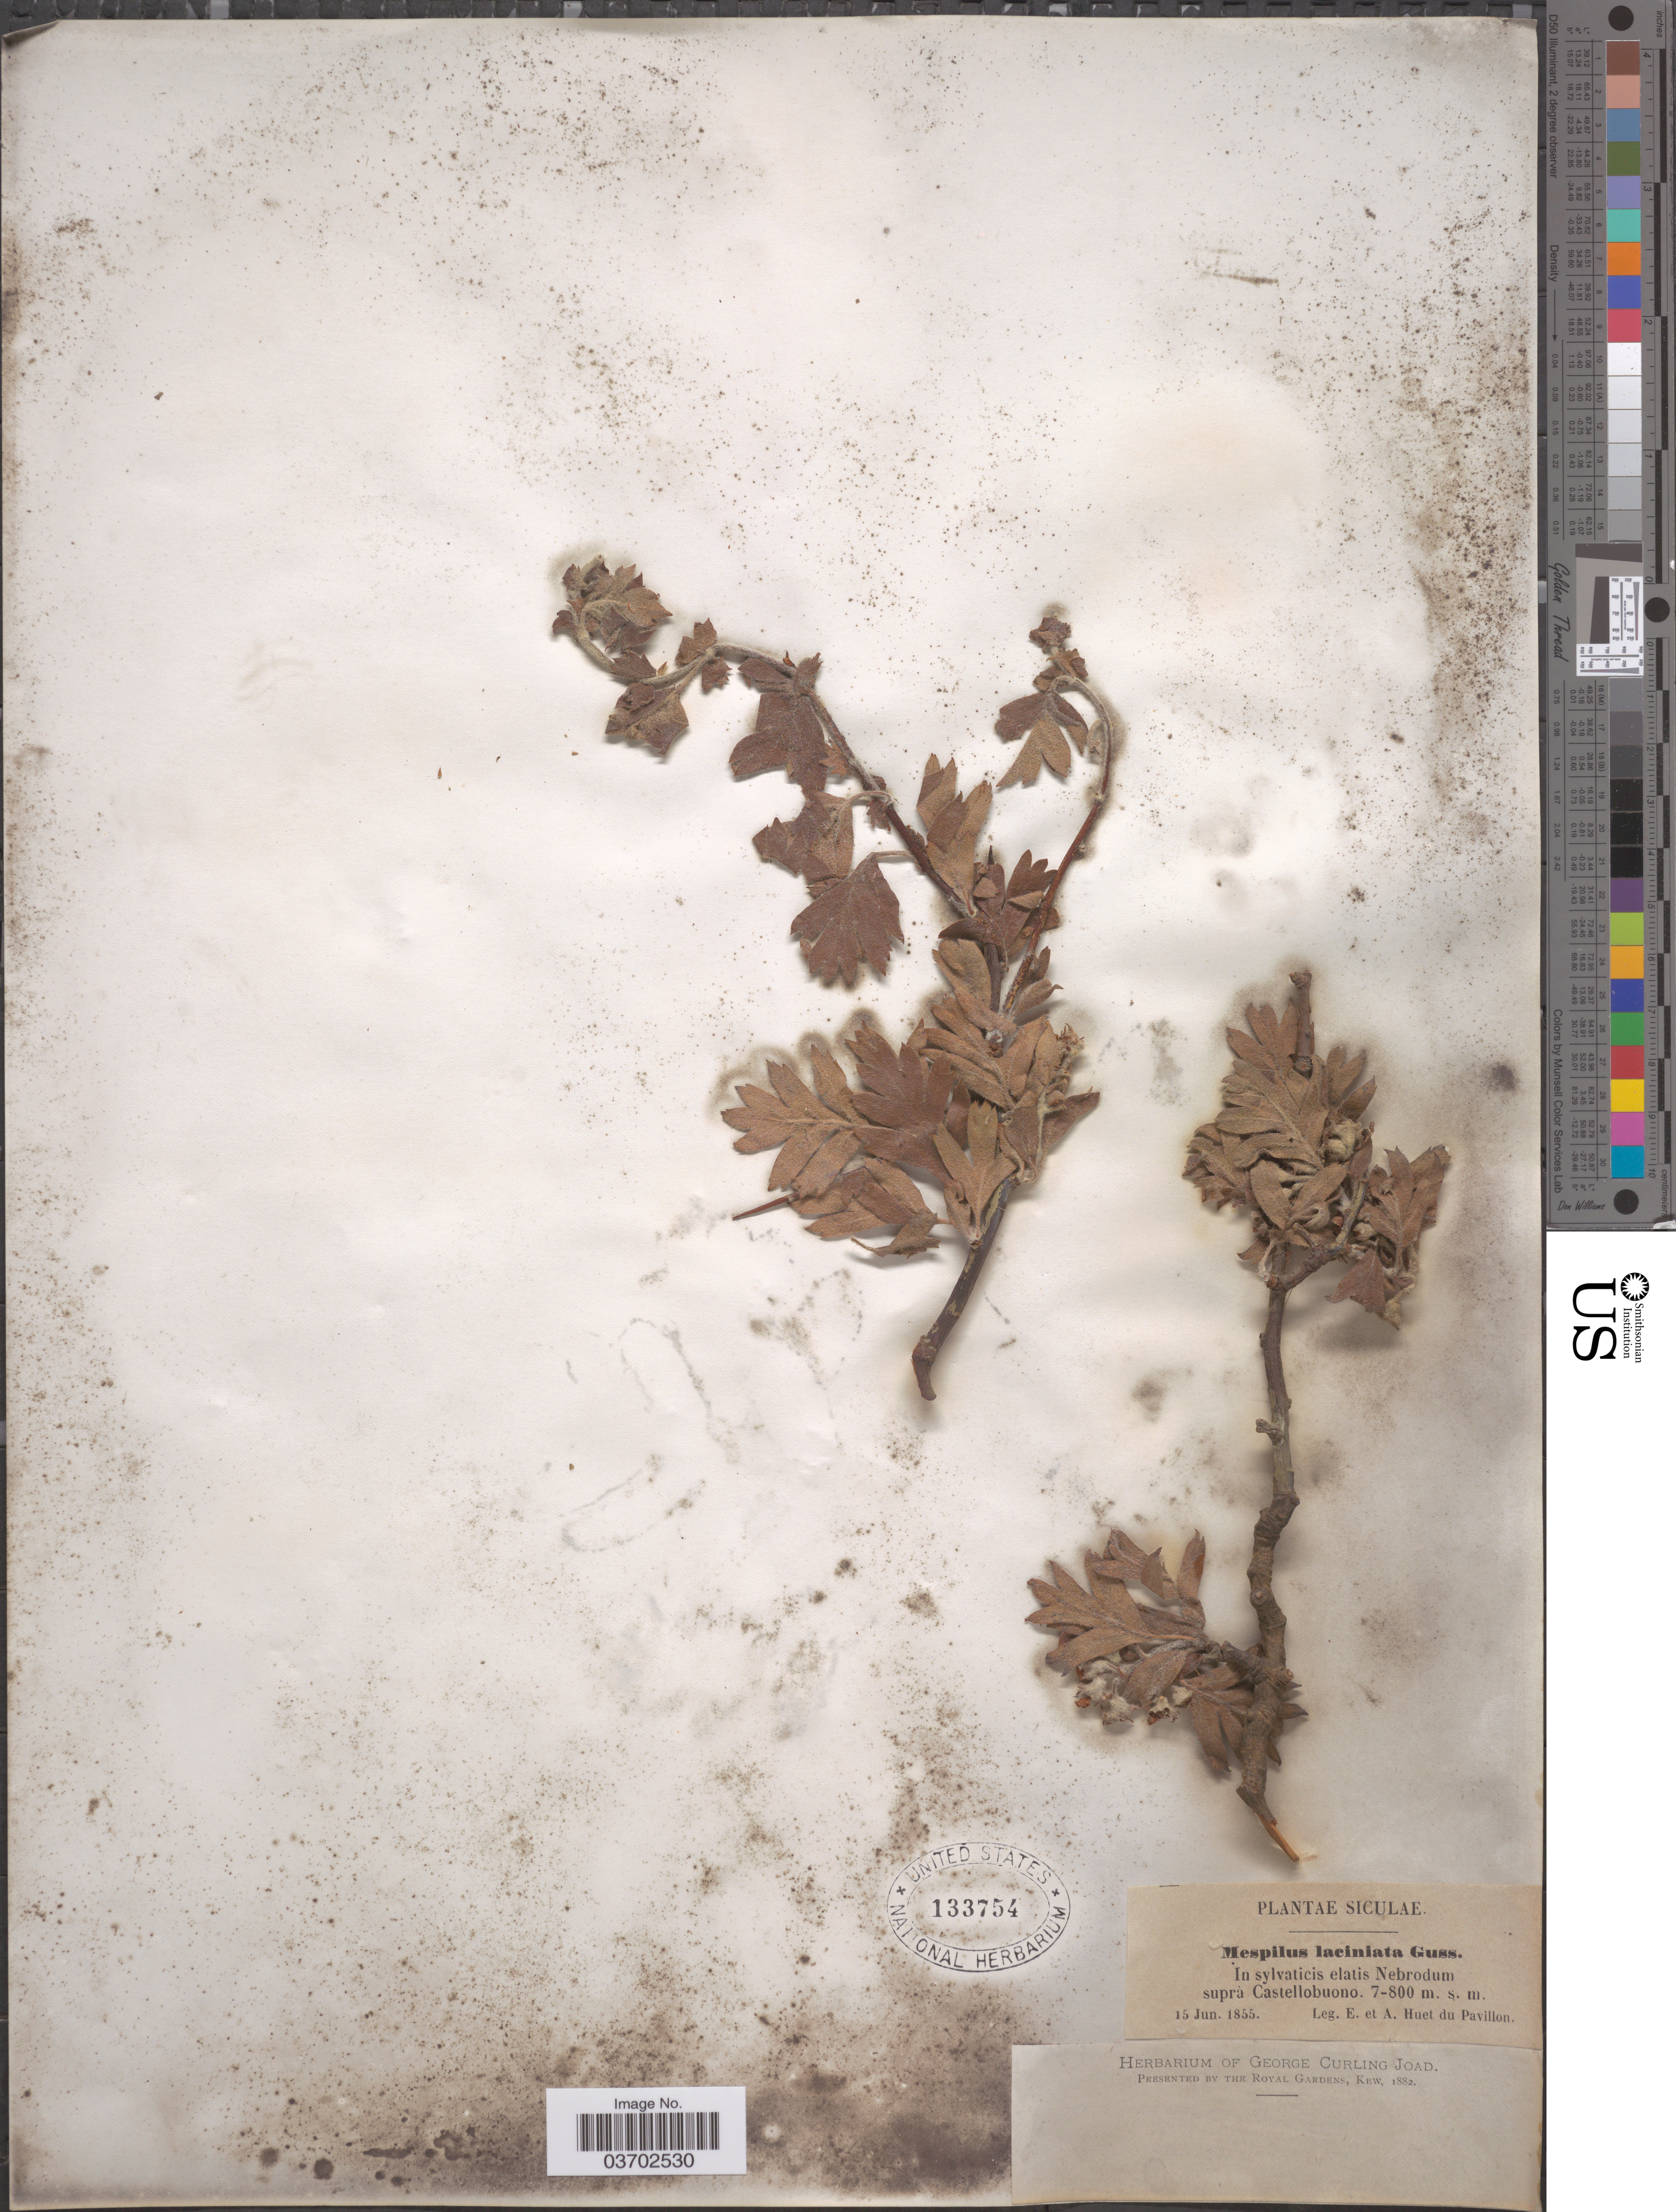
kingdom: Plantae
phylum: Tracheophyta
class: Magnoliopsida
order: Rosales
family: Rosaceae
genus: Crataegus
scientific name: Crataegus sp.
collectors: E. Huet du Pavillon & A. Huet du Pavillon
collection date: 1855-06-15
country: Italy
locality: Siculae. In sylvaticis elatis Nebrodum suprà Castellobuono.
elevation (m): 700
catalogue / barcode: US 133754